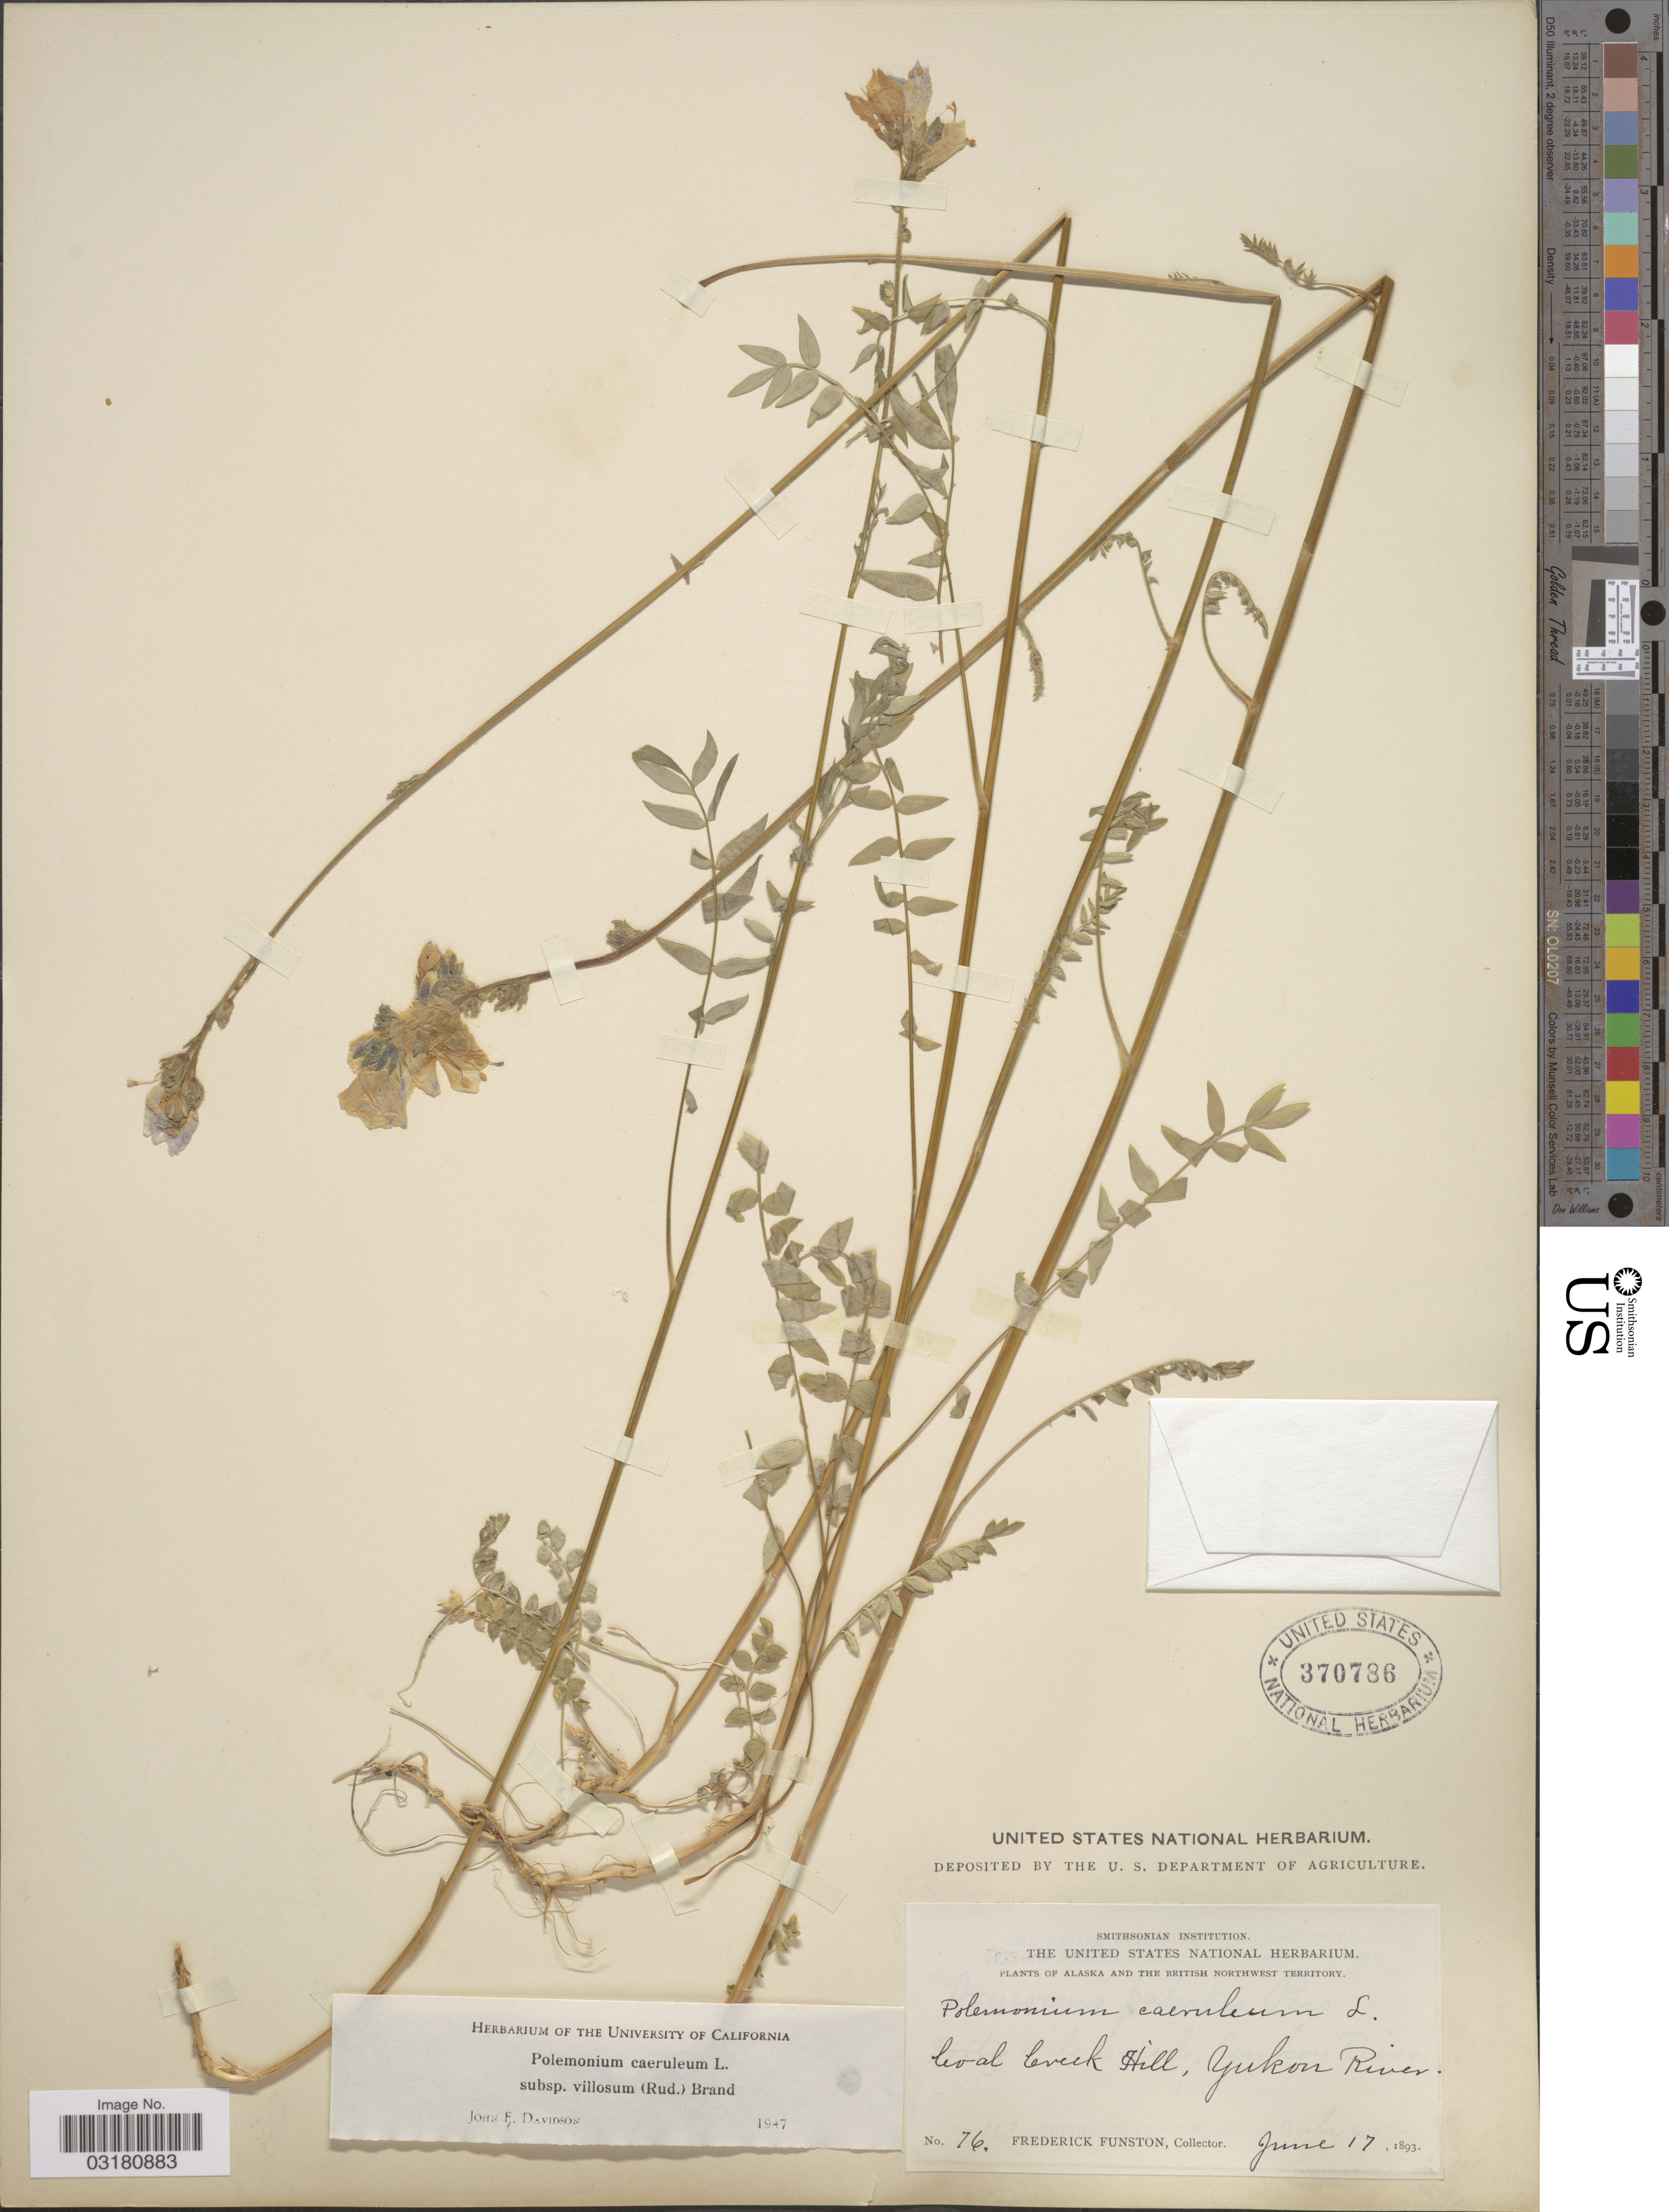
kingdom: Plantae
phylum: Tracheophyta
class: Magnoliopsida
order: Ericales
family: Polemoniaceae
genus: Polemonium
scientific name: Polemonium caeruleum subsp. villosum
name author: (Rudolph ex Georgi) Brand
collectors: F. Funston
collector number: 76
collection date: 1893-06-17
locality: Alaska and the British Northwest Territory. Coal Creek Hill, Yukon River.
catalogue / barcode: US 370786